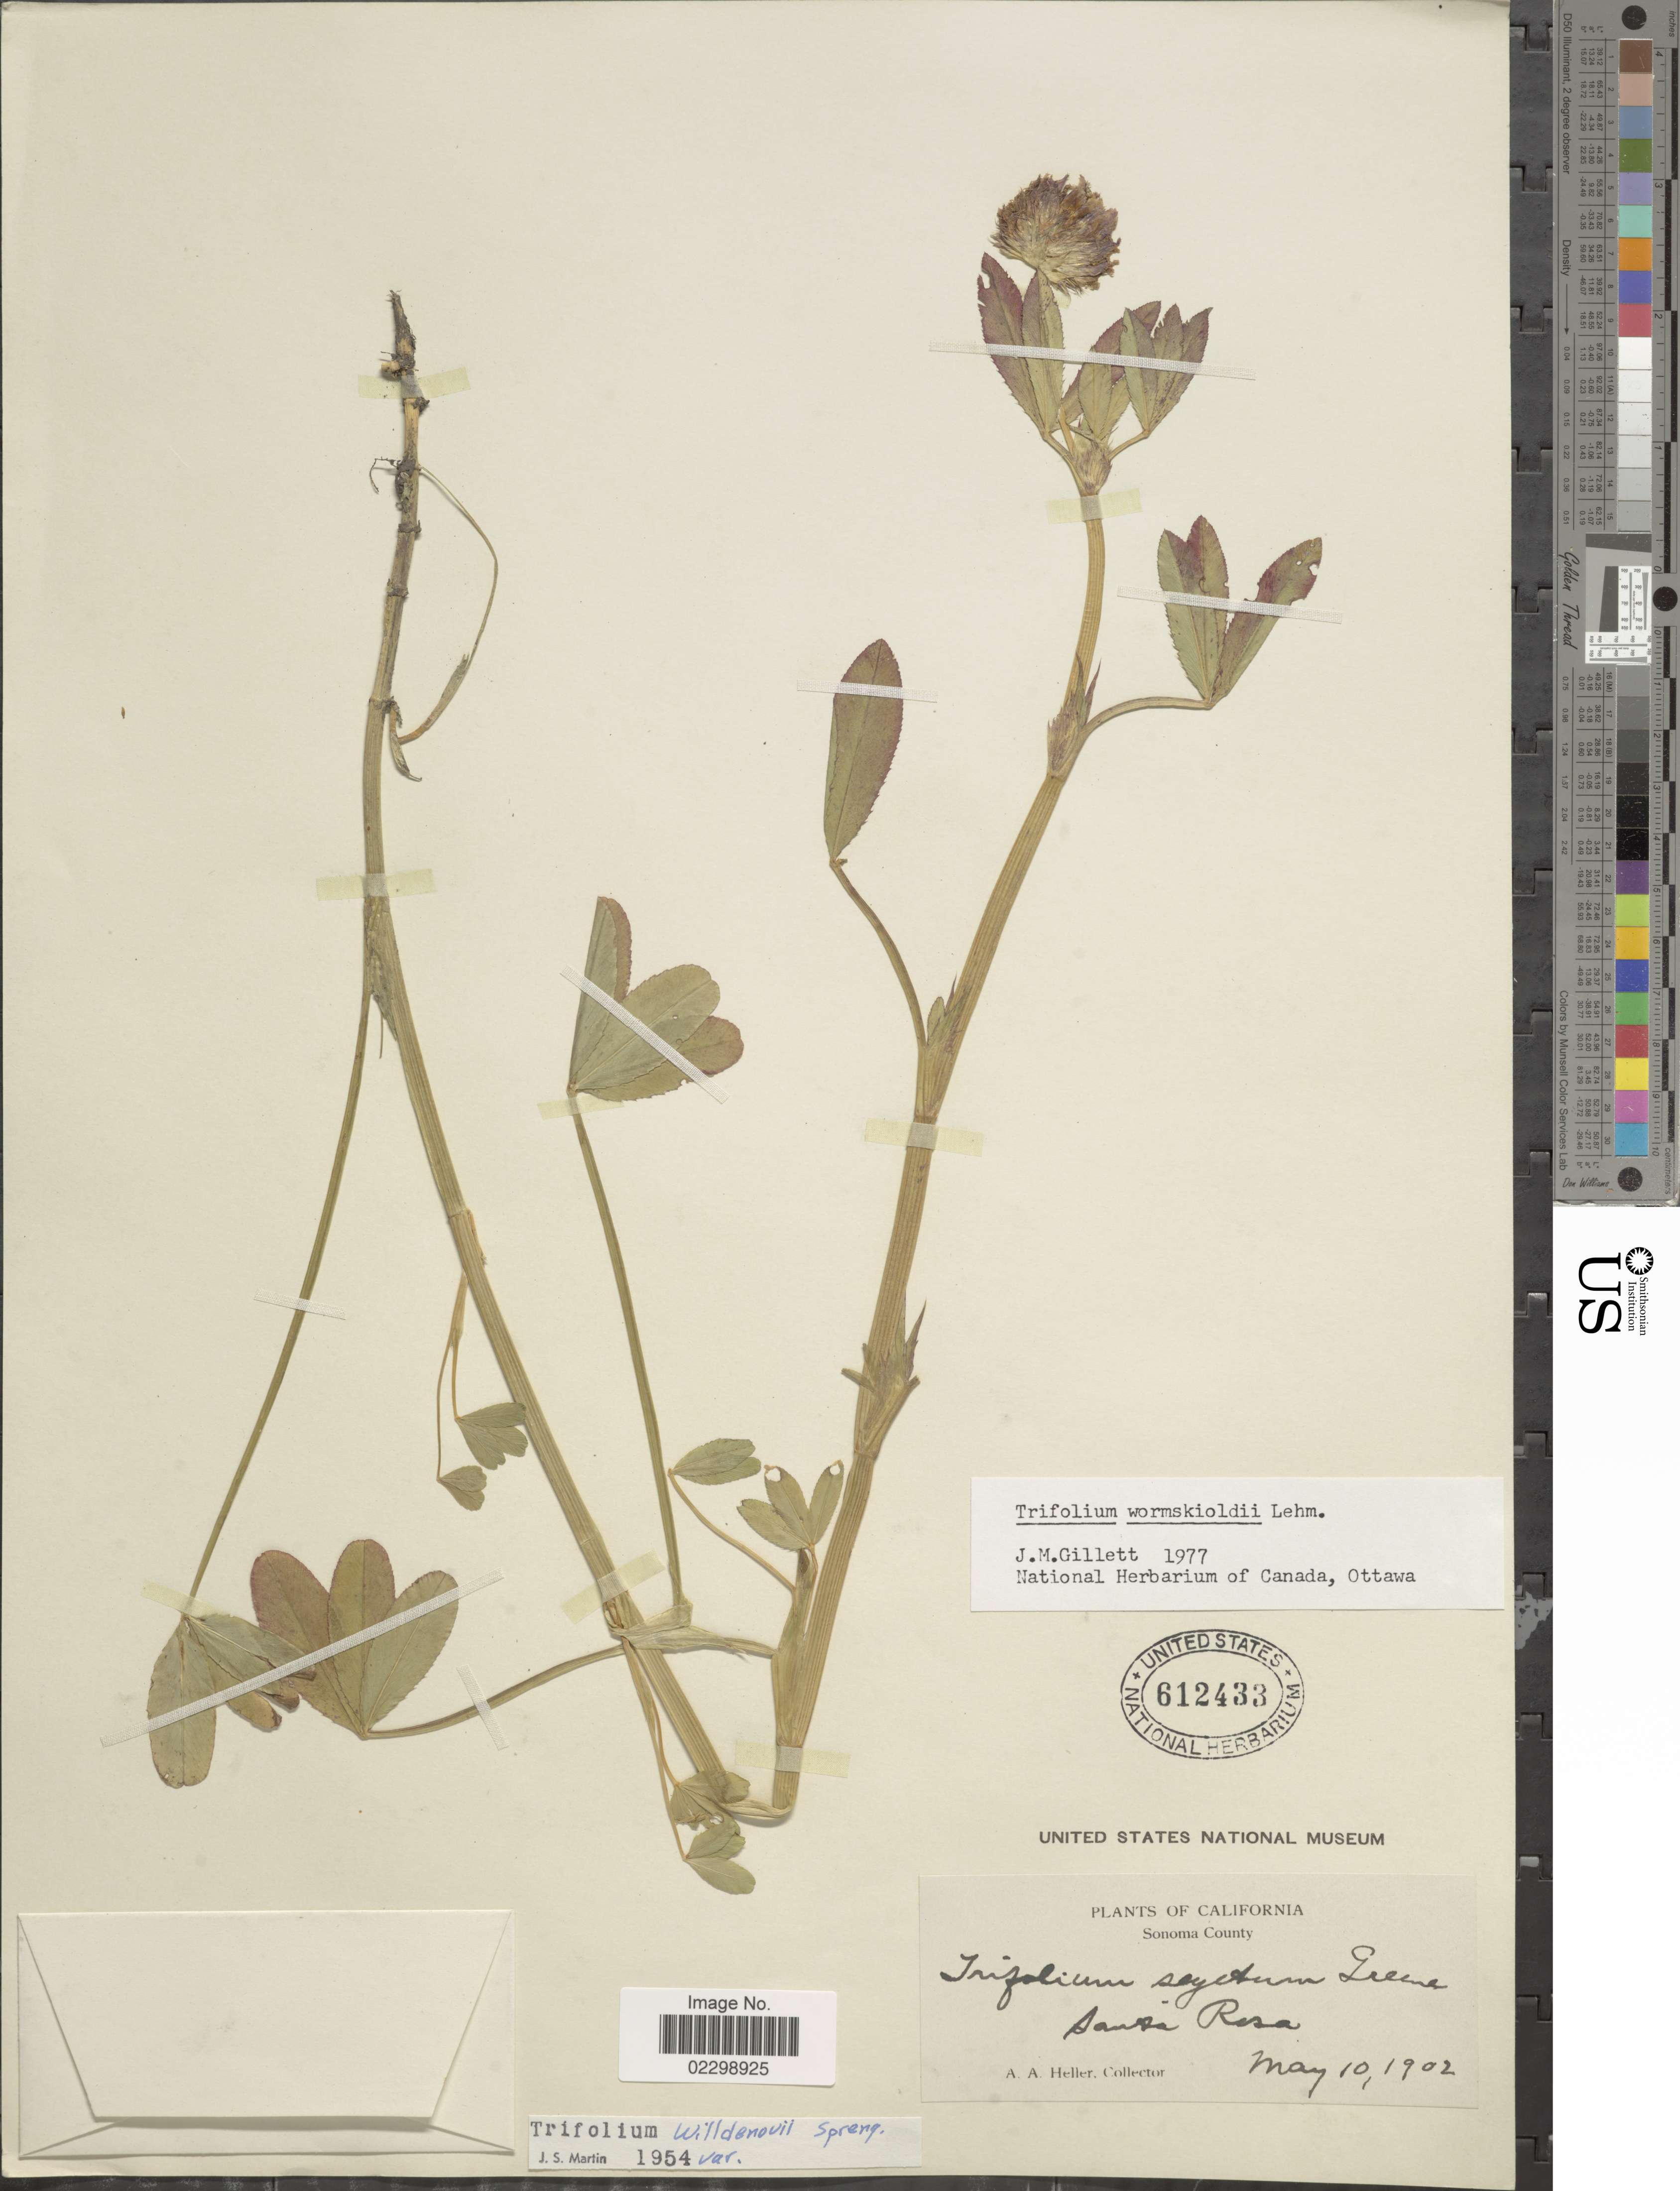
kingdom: Plantae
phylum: Tracheophyta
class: Magnoliopsida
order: Fabales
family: Fabaceae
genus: Trifolium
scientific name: Trifolium wormskioldii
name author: Lehm.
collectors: A. A. Heller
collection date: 1902-05-10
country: United States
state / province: California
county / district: Sonoma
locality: Sonoma County, Santa Rosa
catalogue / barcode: US 612433